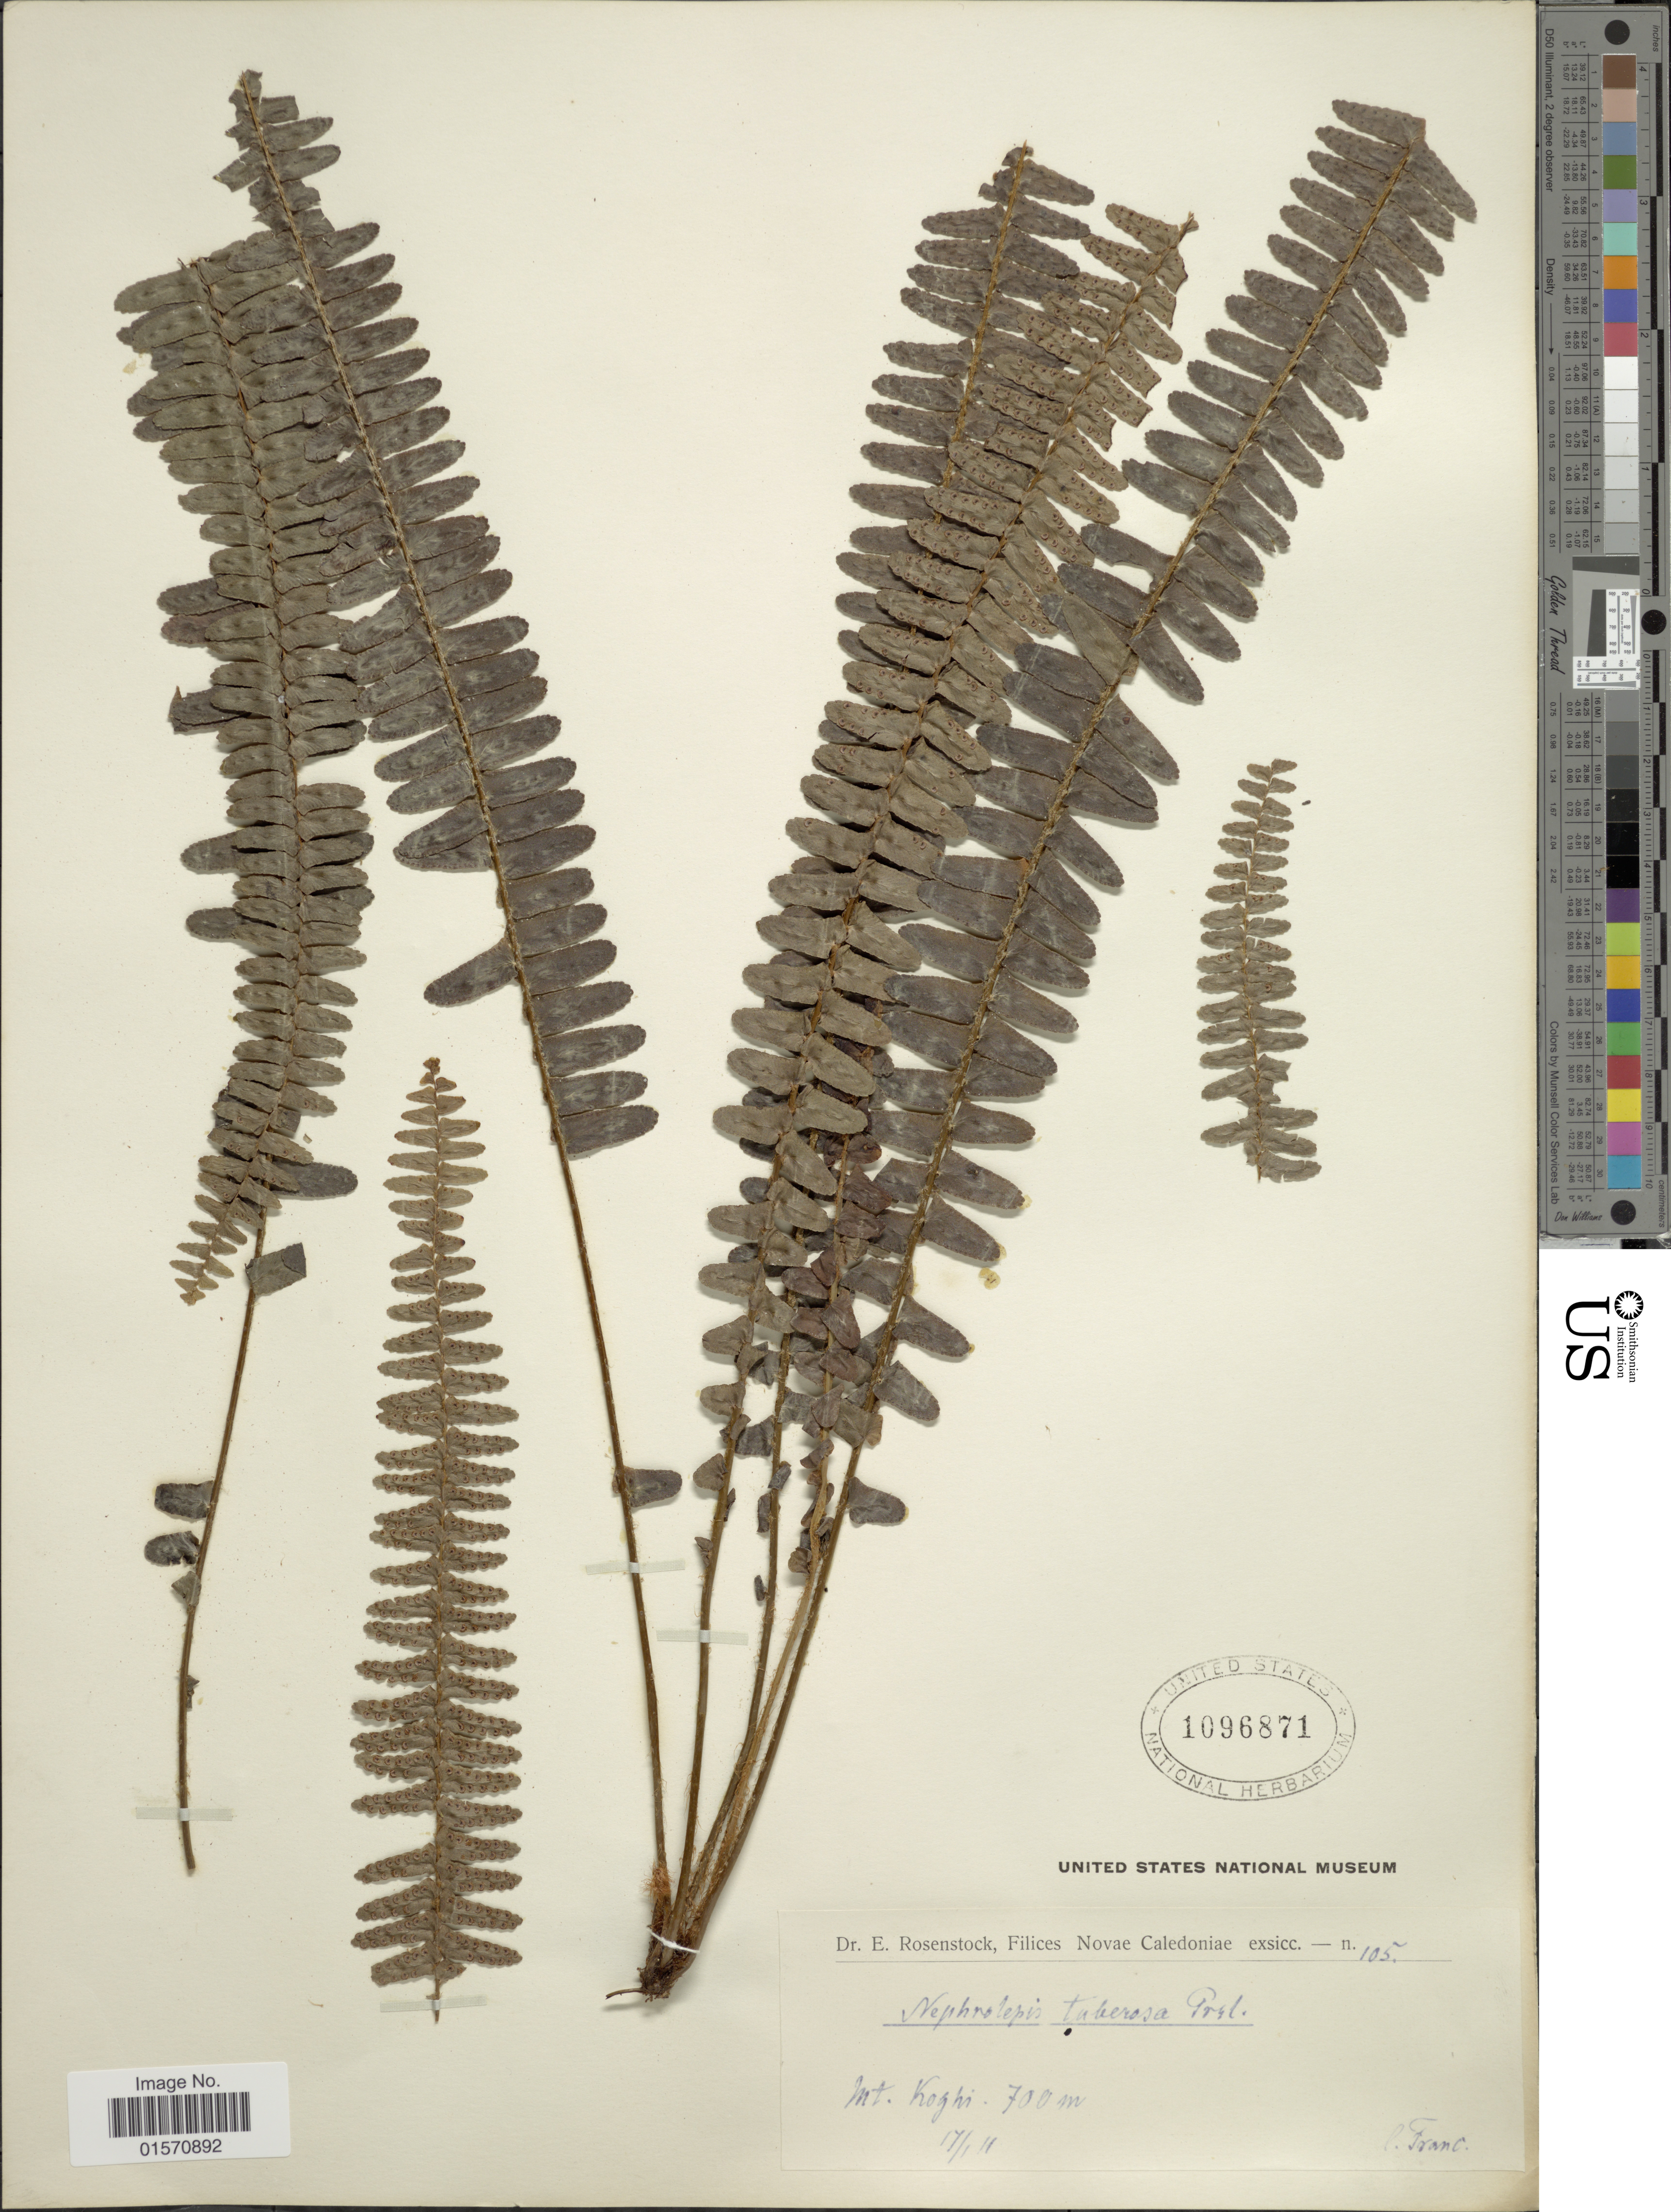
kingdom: Plantae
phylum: Tracheophyta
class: Polypodiopsida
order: Polypodiales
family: Nephrolepidaceae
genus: Nephrolepis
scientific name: Nephrolepis cordifolia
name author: (L.) C. Presl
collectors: Franc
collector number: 105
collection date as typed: Transcribed d/m/y: 17/1/11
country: New Caledonia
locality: Mt. Koghi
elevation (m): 700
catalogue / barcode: US 1096871